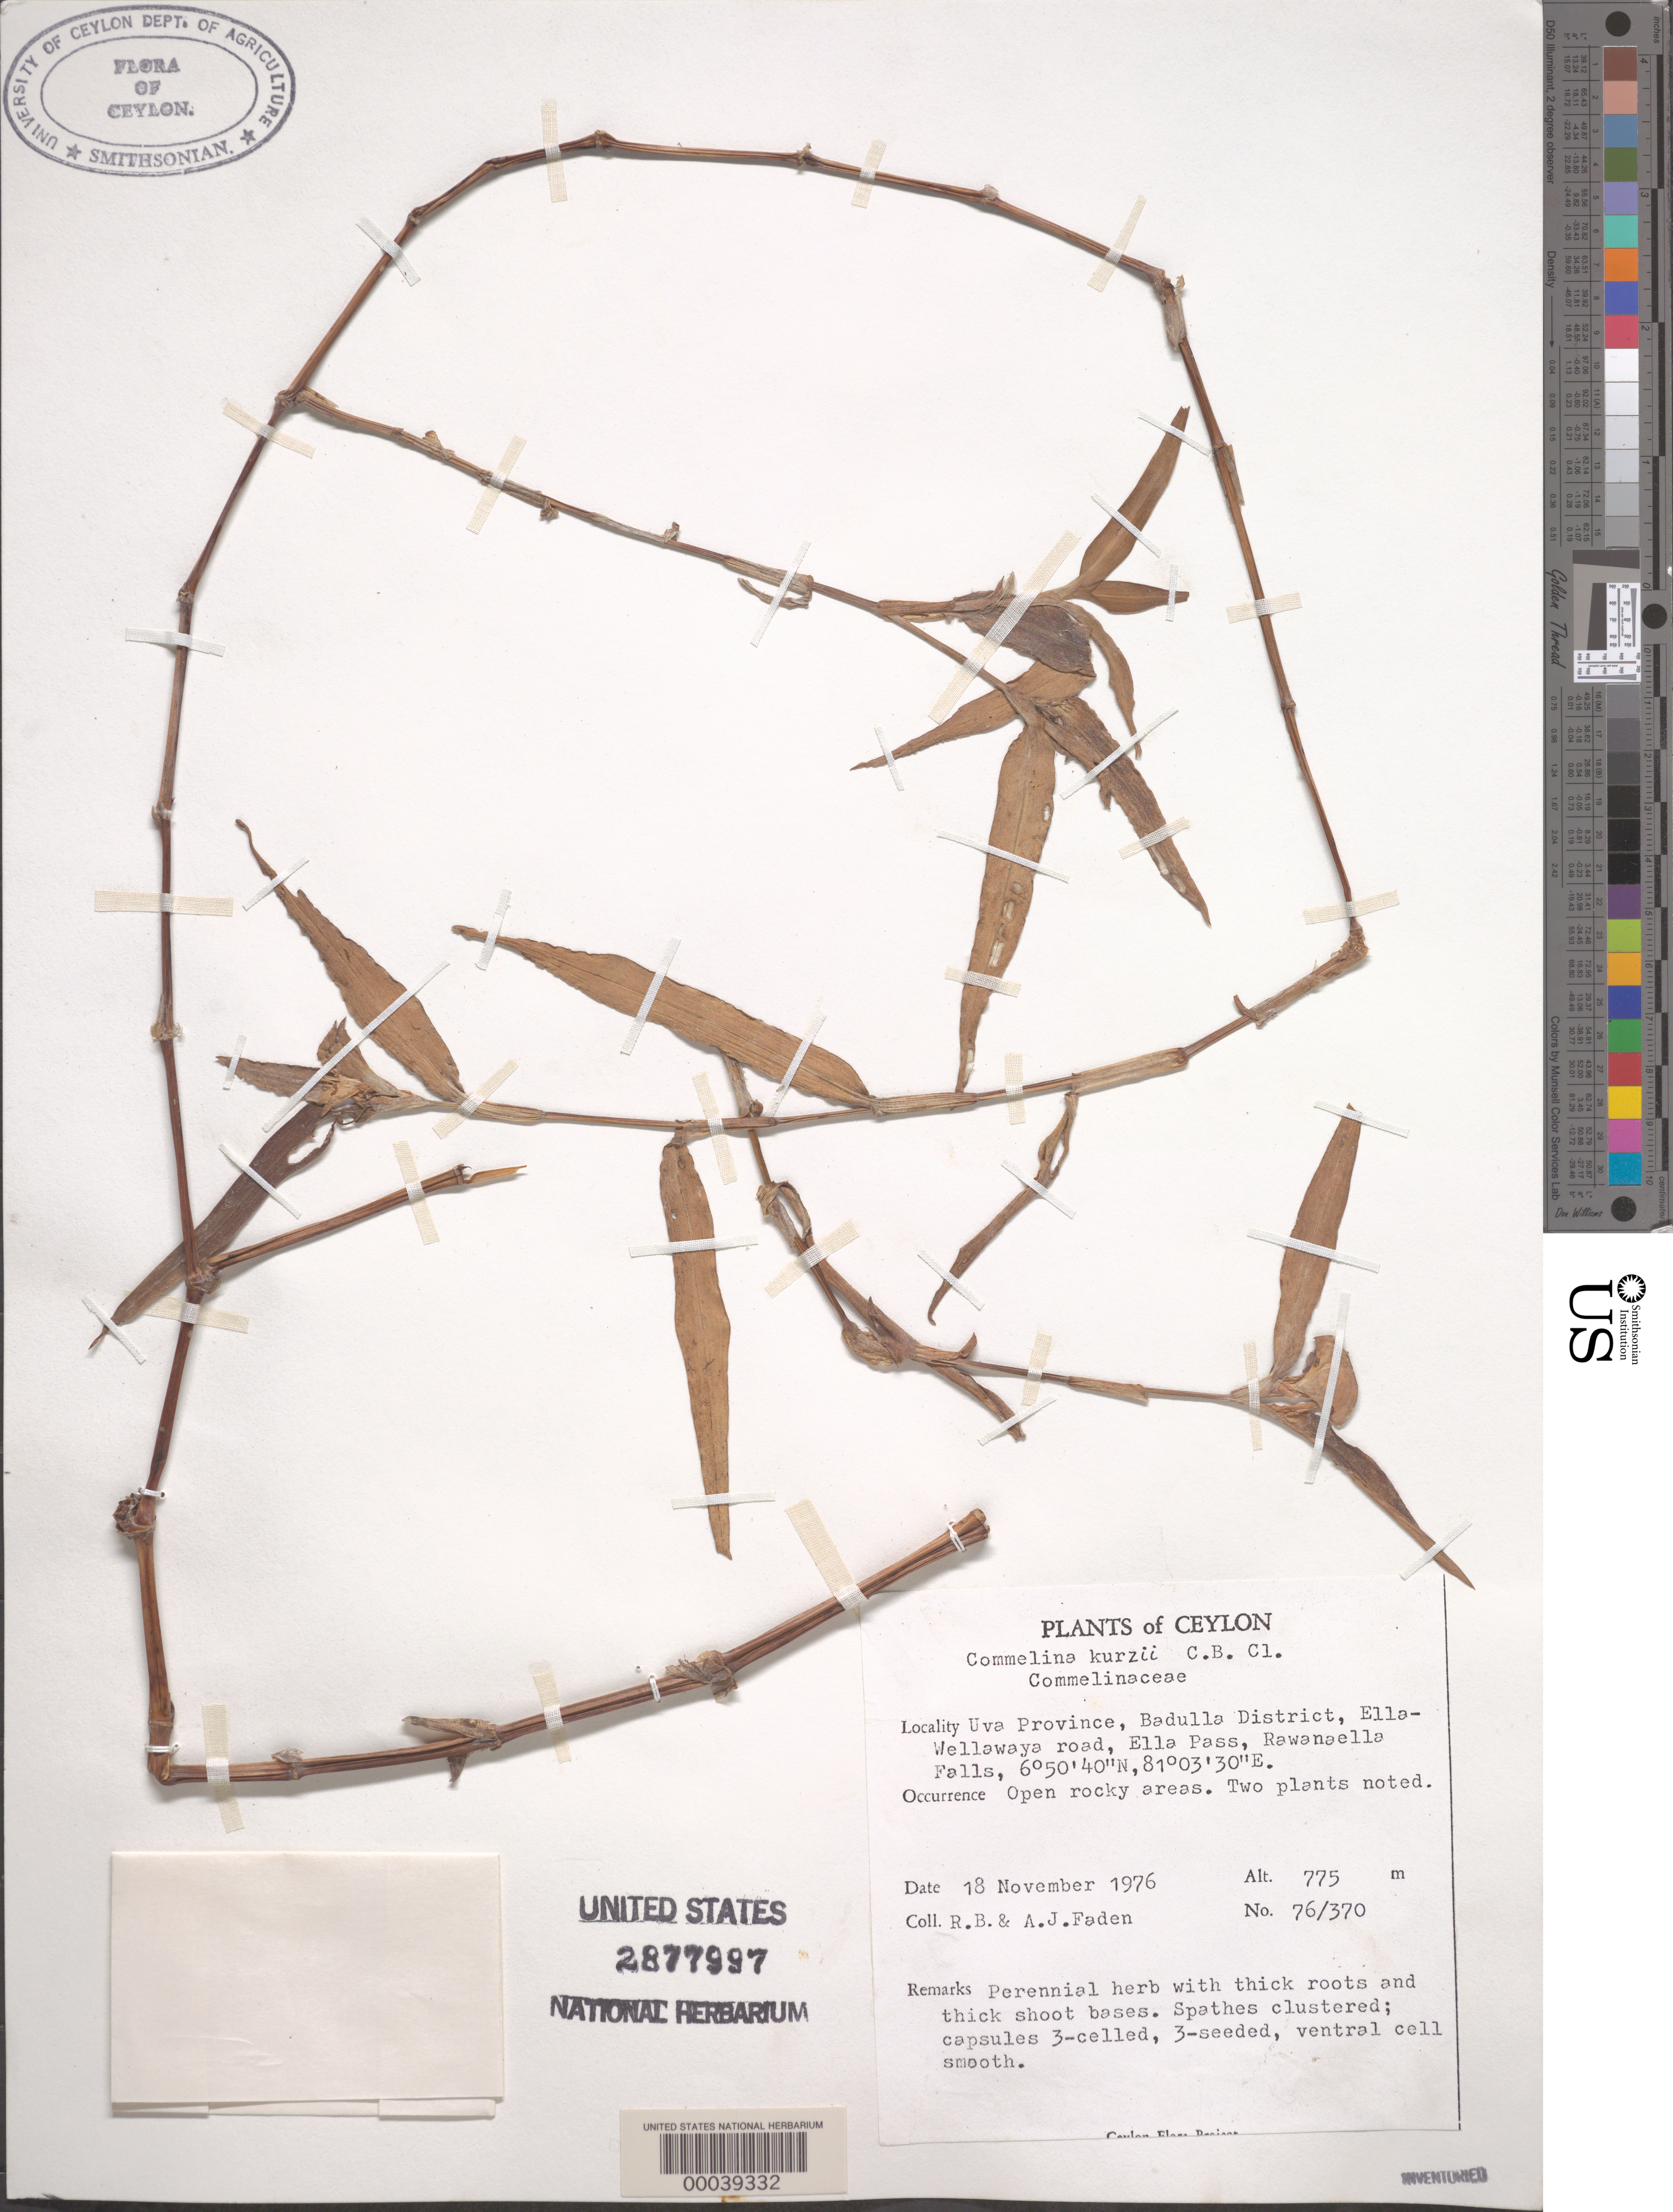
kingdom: Plantae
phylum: Tracheophyta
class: Liliopsida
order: Commelinales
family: Commelinaceae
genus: Commelina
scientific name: Commelina kurzii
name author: C.B. Clarke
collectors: R. B. Faden & A. J. Faden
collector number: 76/370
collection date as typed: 18 Nov 1976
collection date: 1976-11-18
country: Sri Lanka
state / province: Uva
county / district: Badulla Dist.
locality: Ella pass, rawanaella falls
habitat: Open rocky areas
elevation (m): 775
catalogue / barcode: US 2877997